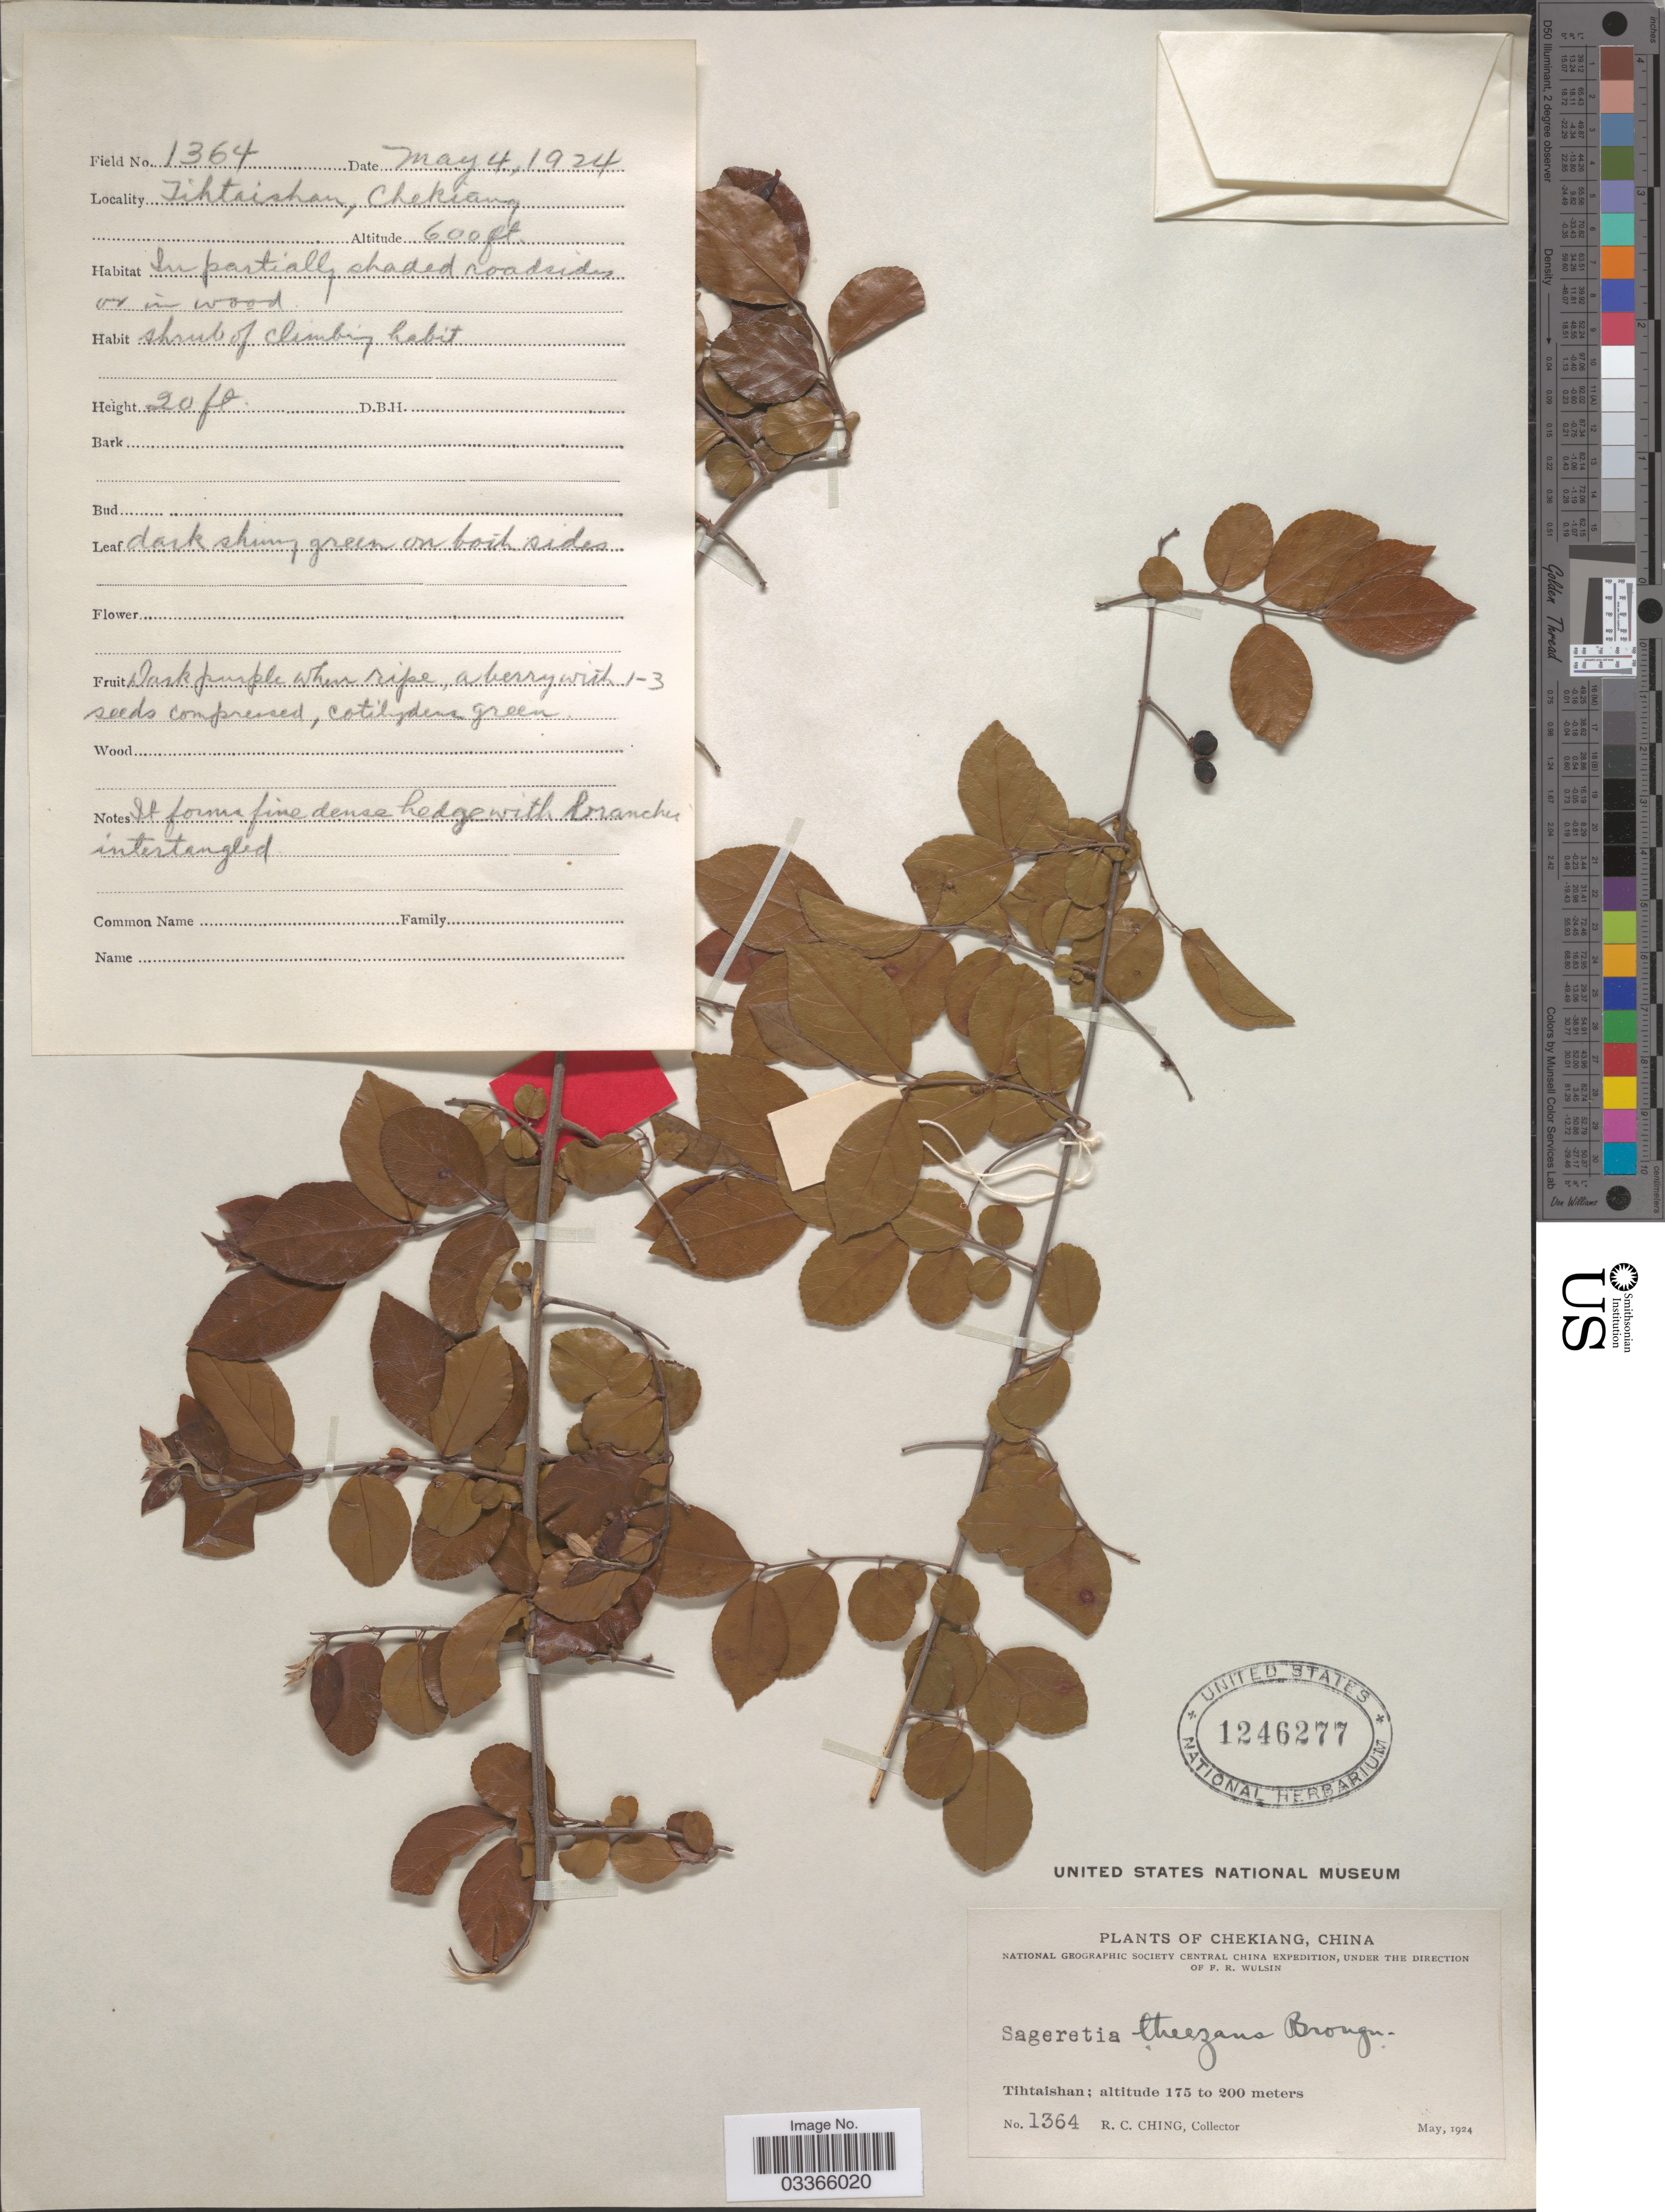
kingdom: Plantae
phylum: Tracheophyta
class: Magnoliopsida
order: Rosales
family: Rhamnaceae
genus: Sageretia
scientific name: Sageretia thea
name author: (Osbeck) M.C. Johnst.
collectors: R. C. Ching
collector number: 1364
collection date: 1924-05-04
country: China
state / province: Zhejiang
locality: Chekiang, Tihtaishan.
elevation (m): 183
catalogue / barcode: US 1246277